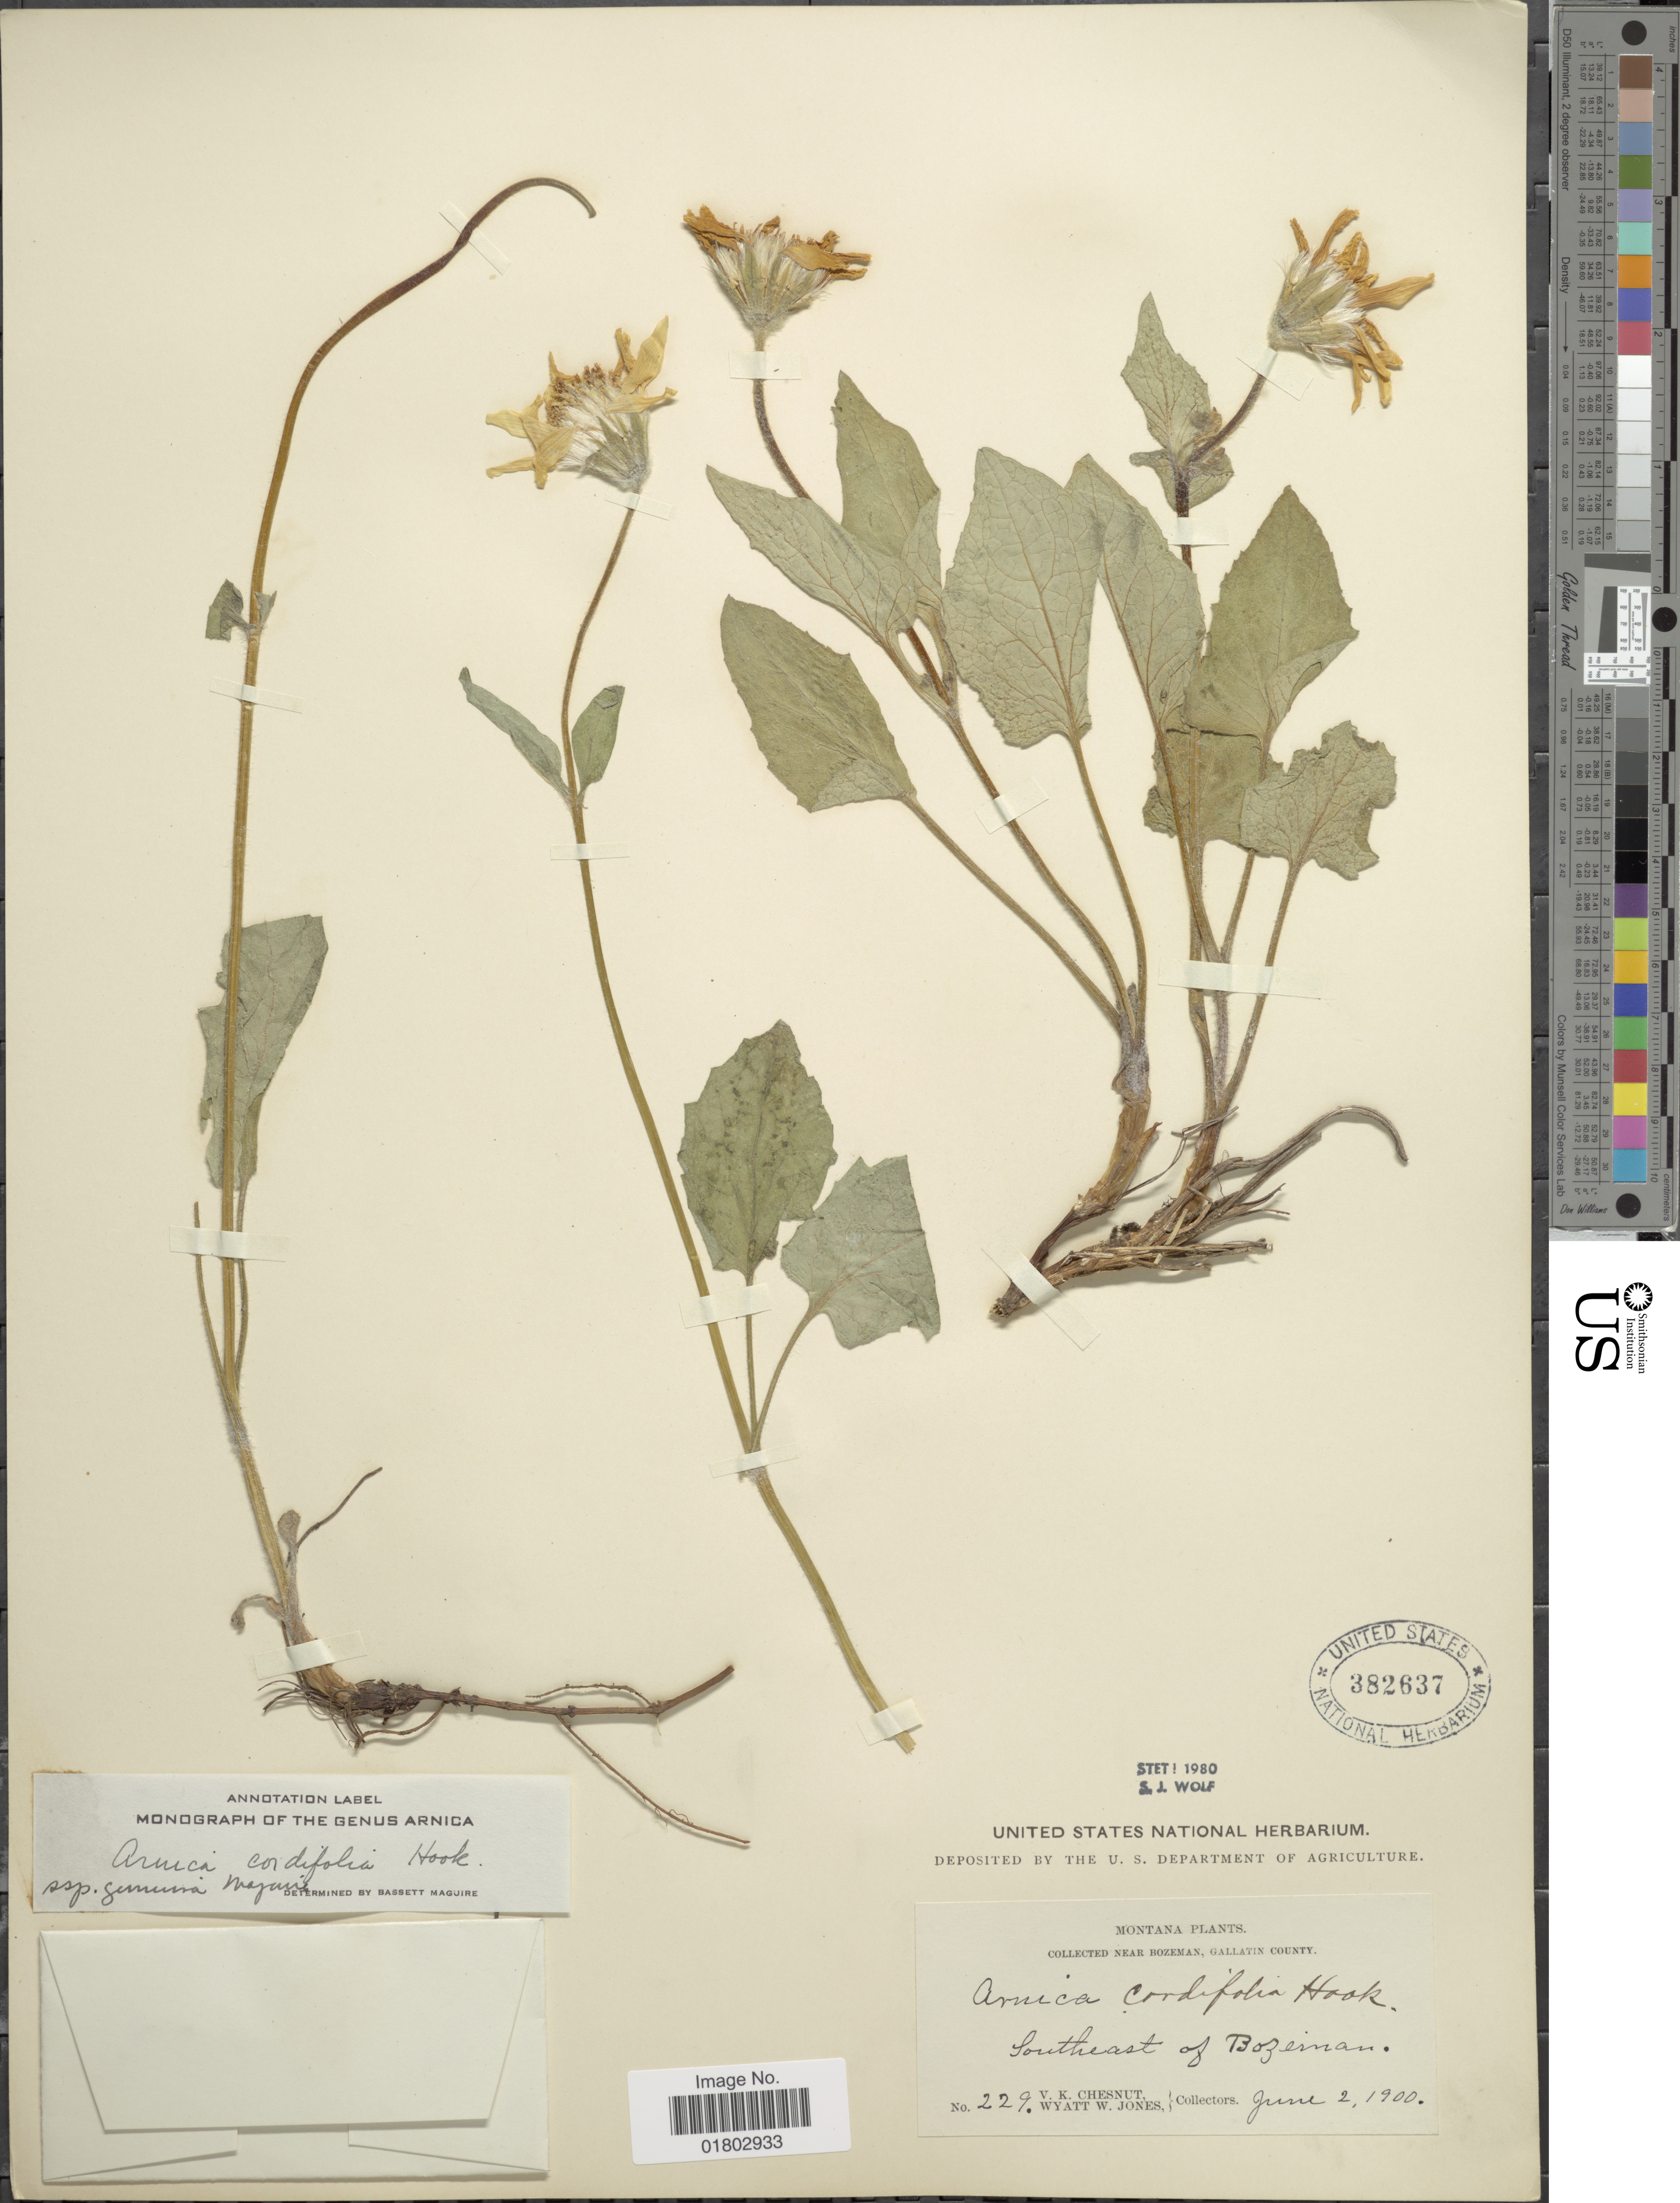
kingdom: Plantae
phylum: Tracheophyta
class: Magnoliopsida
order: Asterales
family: Asteraceae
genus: Arnica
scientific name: Arnica cordifolia subsp. genuina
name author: Maguire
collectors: V. Chesnut & W. W. Jones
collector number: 229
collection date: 1900-06-02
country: United States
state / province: Montana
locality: Near Bozeman, Gallatin County, Southeast of Bozeman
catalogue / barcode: US 382637